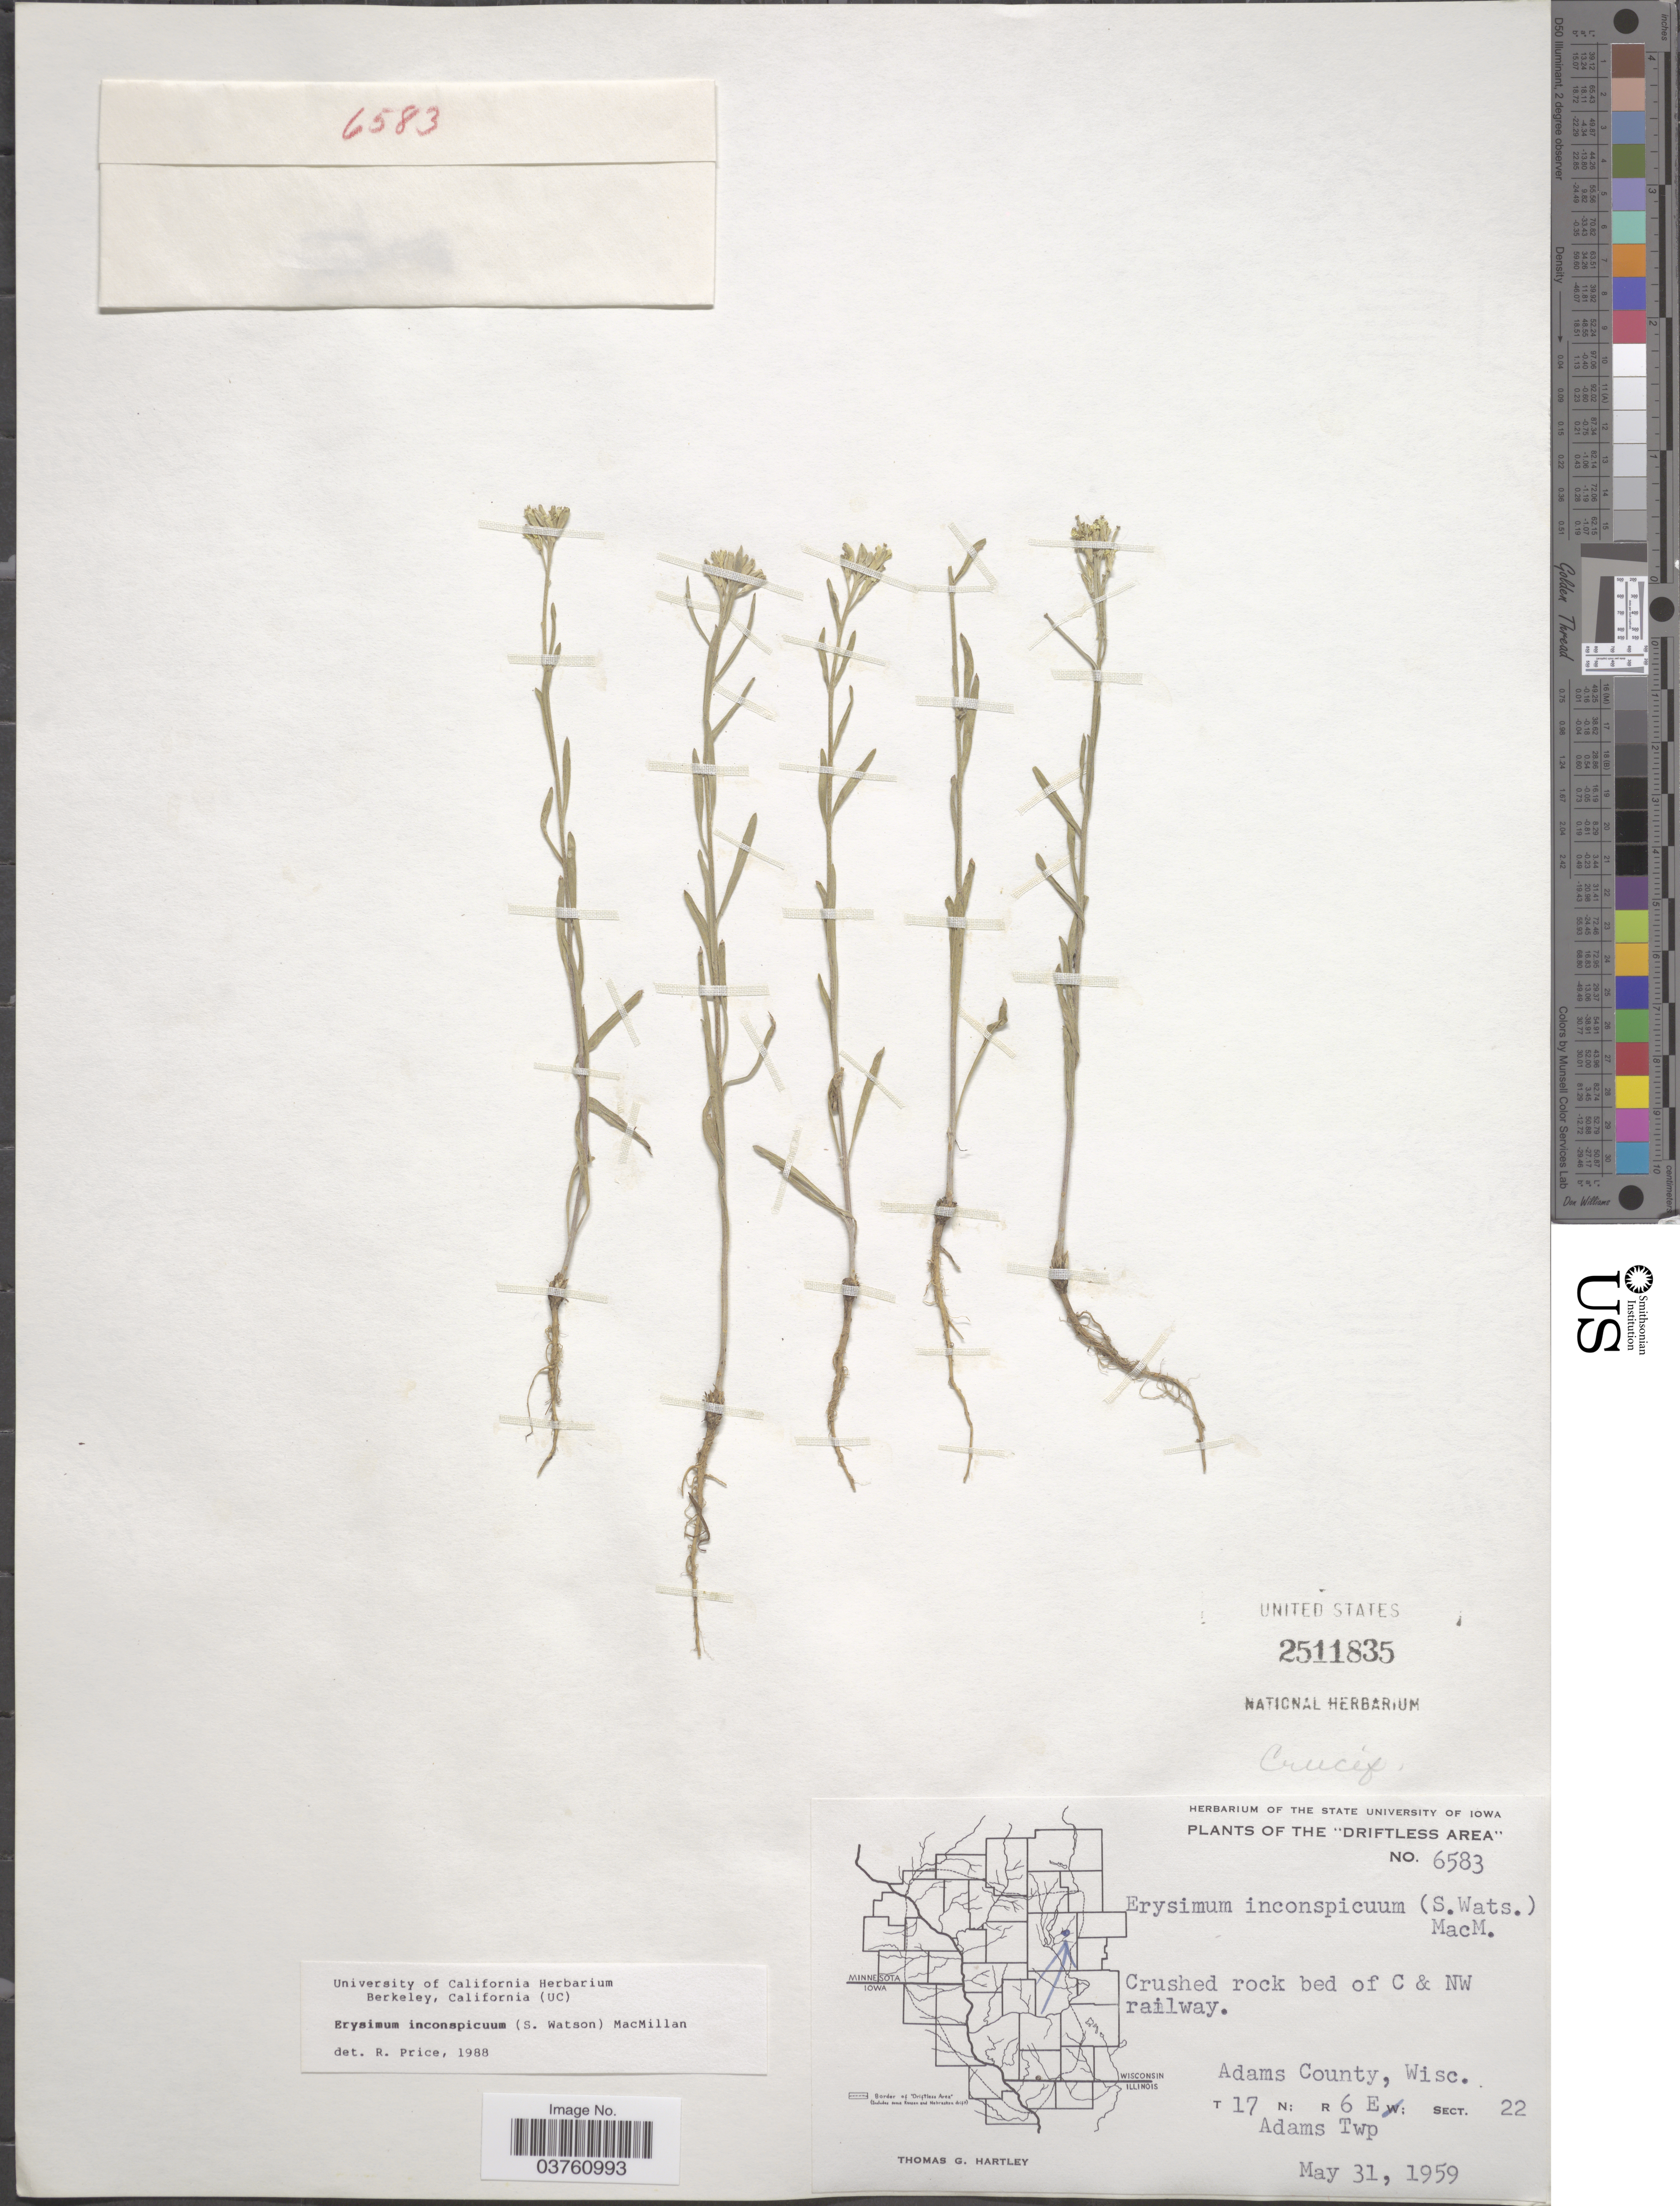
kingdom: Plantae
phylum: Tracheophyta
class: Magnoliopsida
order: Brassicales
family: Brassicaceae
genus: Erysimum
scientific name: Erysimum inconspicuum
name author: (S. Watson) MacMill.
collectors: T. G. Hartley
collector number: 6583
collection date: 1959-05-31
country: United States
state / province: Wisconsin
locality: The Driftless Area. Adams County. T 17 N; R 6 E; Sect. 22. Adams Twp.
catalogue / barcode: US 2511835